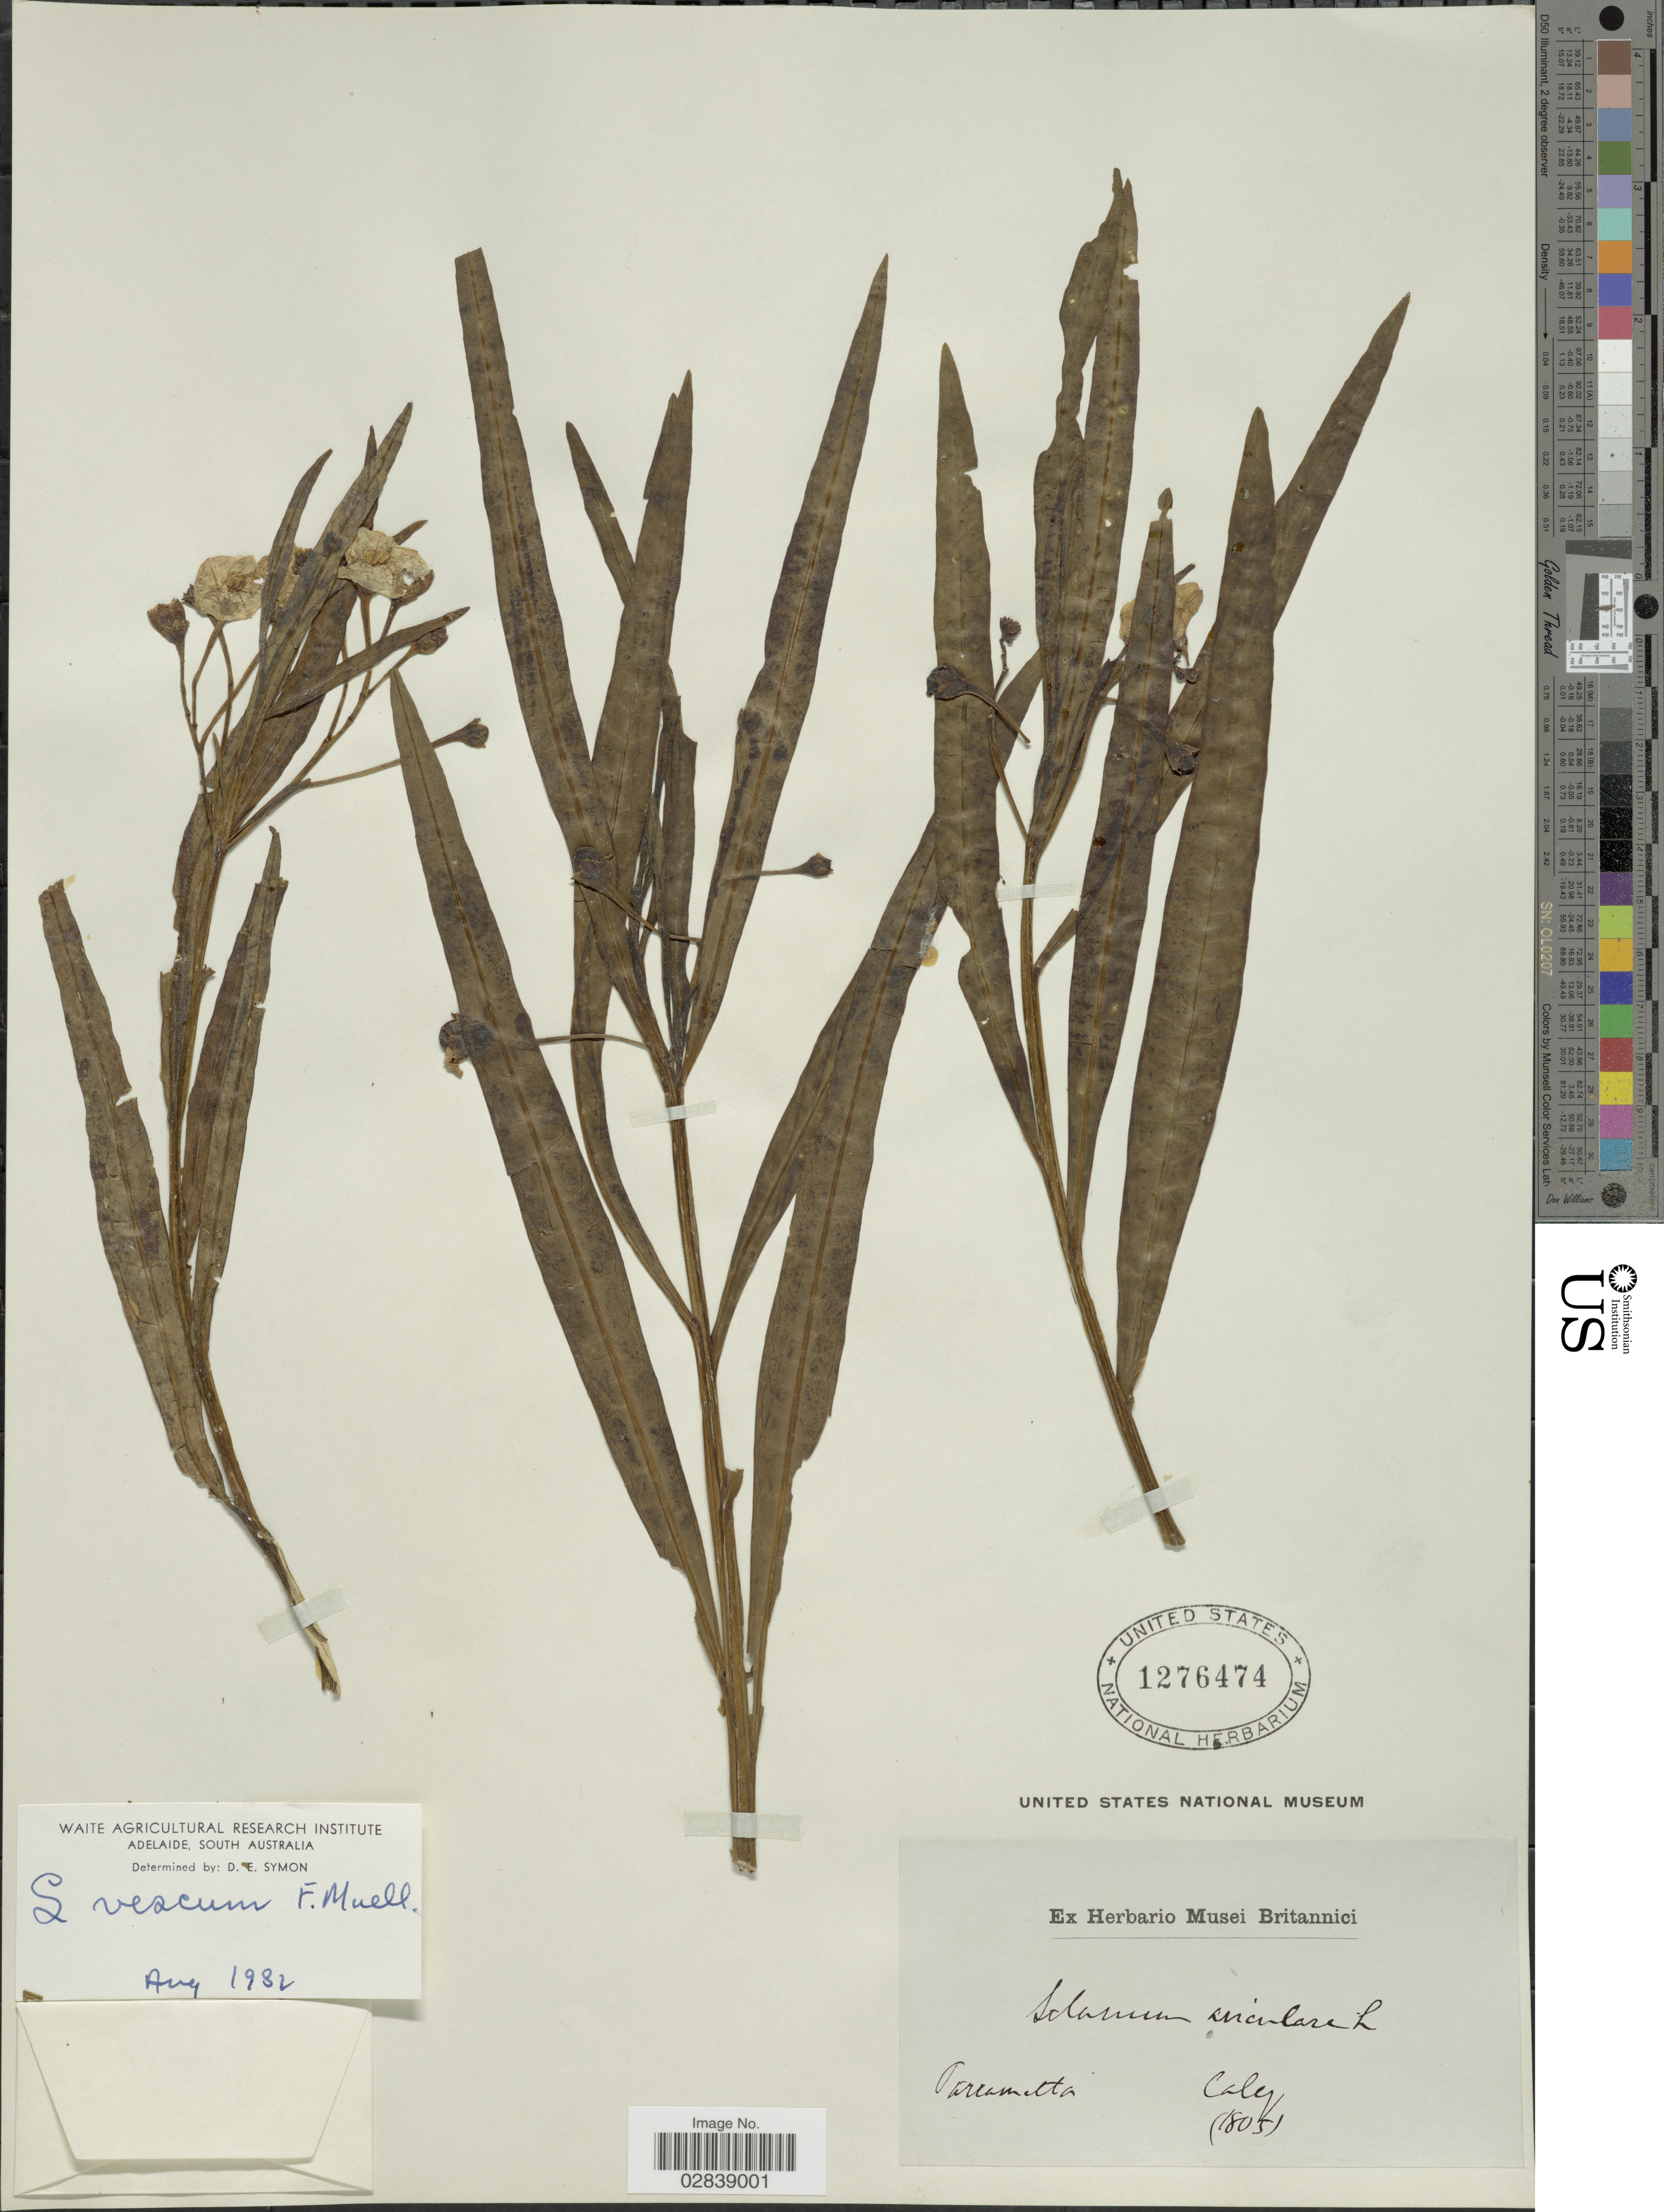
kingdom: Plantae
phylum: Tracheophyta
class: Magnoliopsida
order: Solanales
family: Solanaceae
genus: Solanum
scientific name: Solanum vescum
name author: F. Muell.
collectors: -. Caley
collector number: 1805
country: Australia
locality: Parramatta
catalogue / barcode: US 1276474